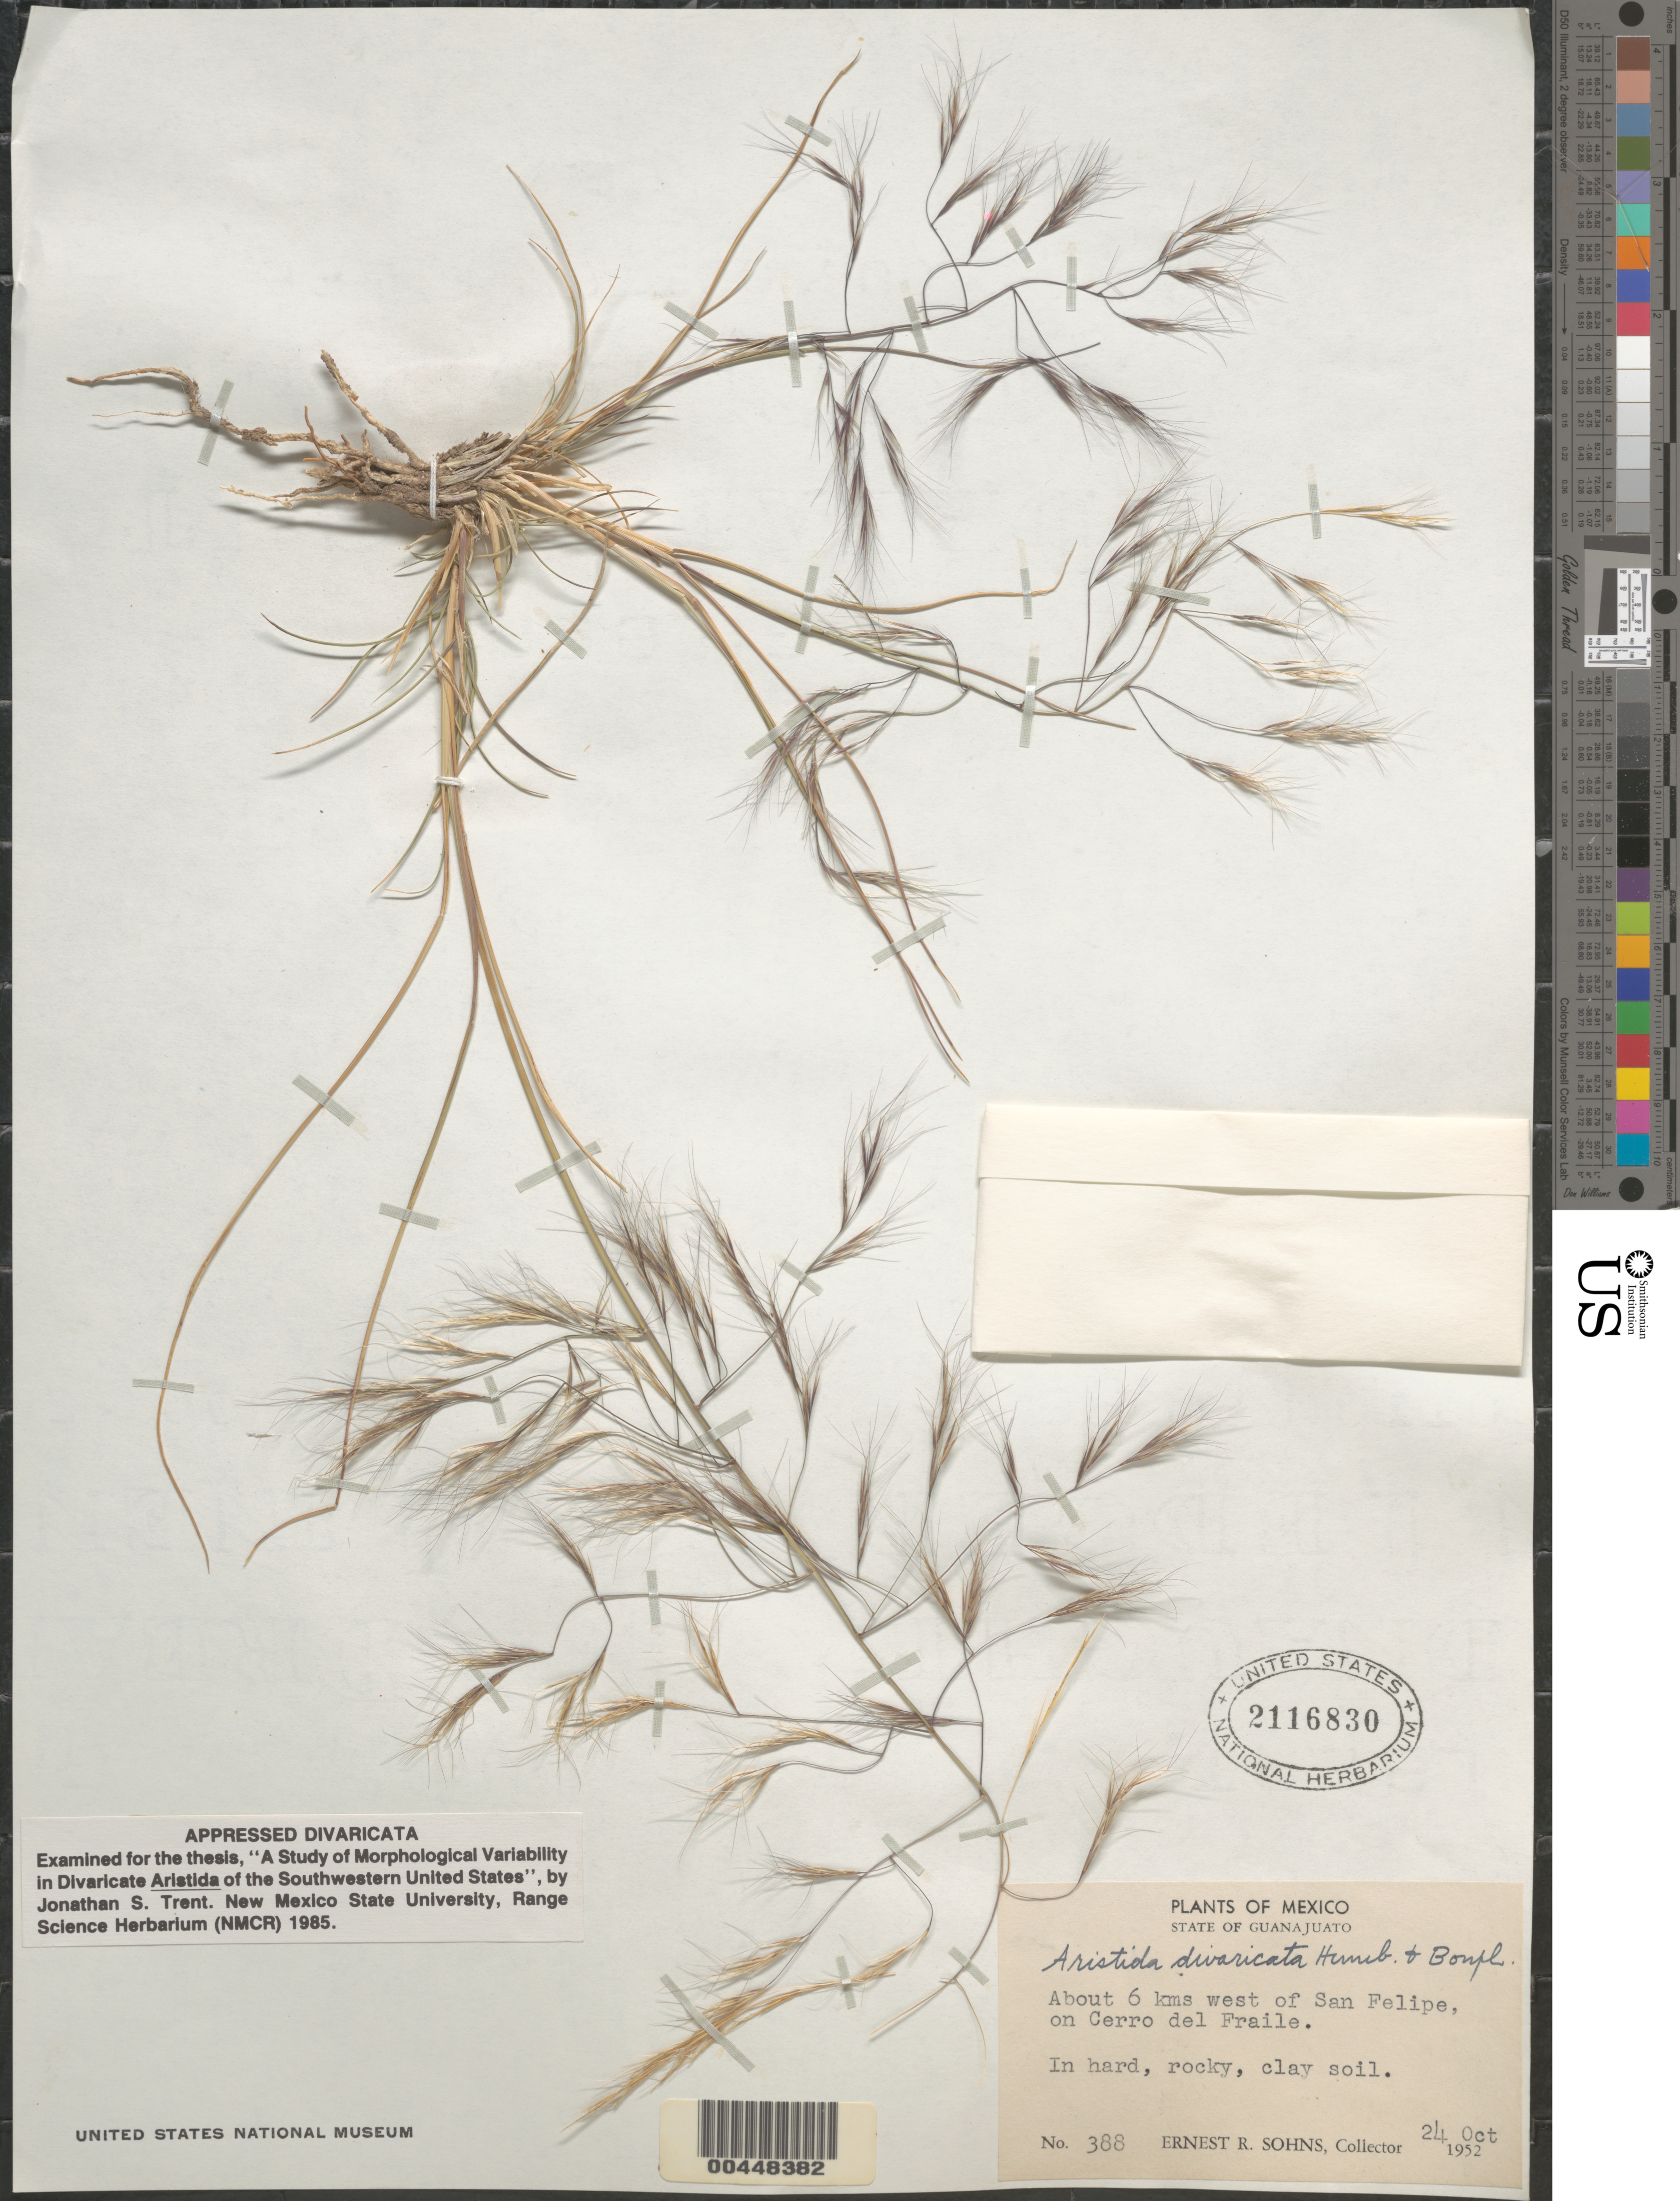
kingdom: Plantae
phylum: Tracheophyta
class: Liliopsida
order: Poales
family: Poaceae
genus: Aristida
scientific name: Aristida divaricata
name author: Humb. & Bonpl. ex Willd.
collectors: E. R. Sohns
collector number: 388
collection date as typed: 24 Oct 1952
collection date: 1952-10-24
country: Mexico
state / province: Guanajuato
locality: About 6 km W of San Felipe, on Cerro del Fraile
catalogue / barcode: US 2116830